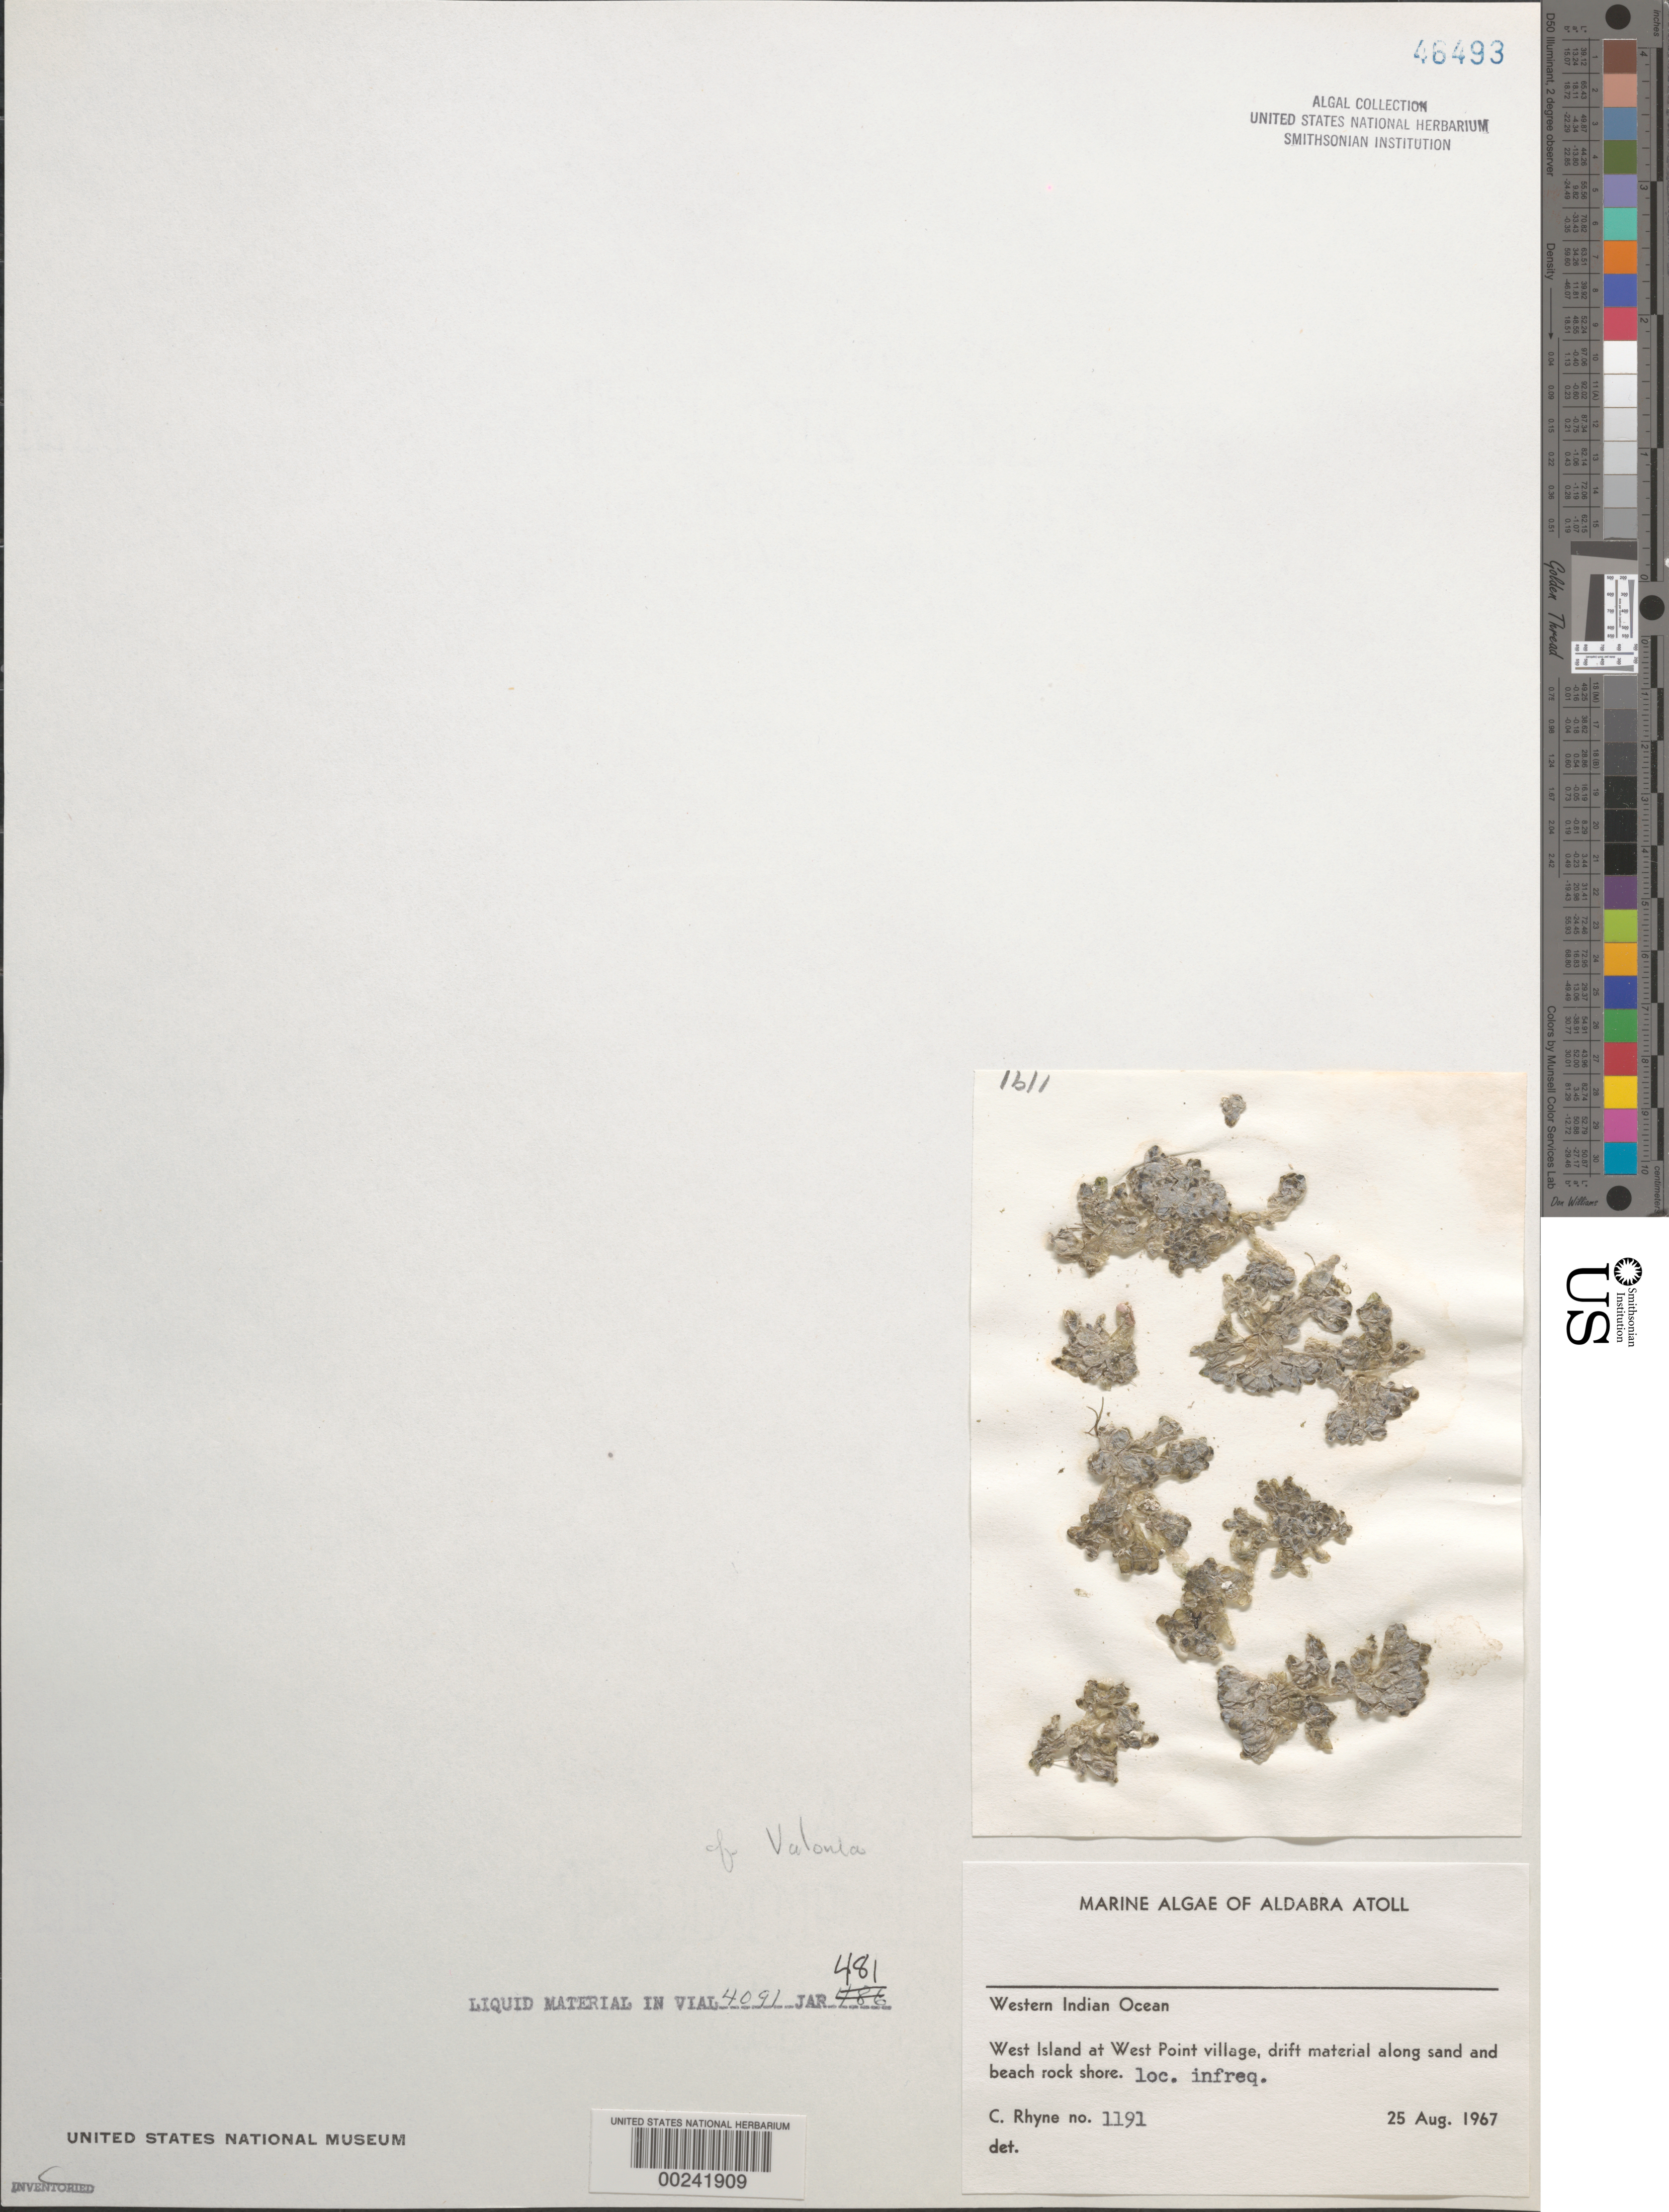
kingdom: Plantae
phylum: Chlorophyta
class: Ulvophyceae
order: Siphonocladales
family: Valoniaceae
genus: Valonia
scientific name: Valonia sp.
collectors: C. Rhyne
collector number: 1191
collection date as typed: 25 Aug 1967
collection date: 1967-08-25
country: Seychelles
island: Aldabra Atoll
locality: West Islet, West Point Village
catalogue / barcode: US 46493